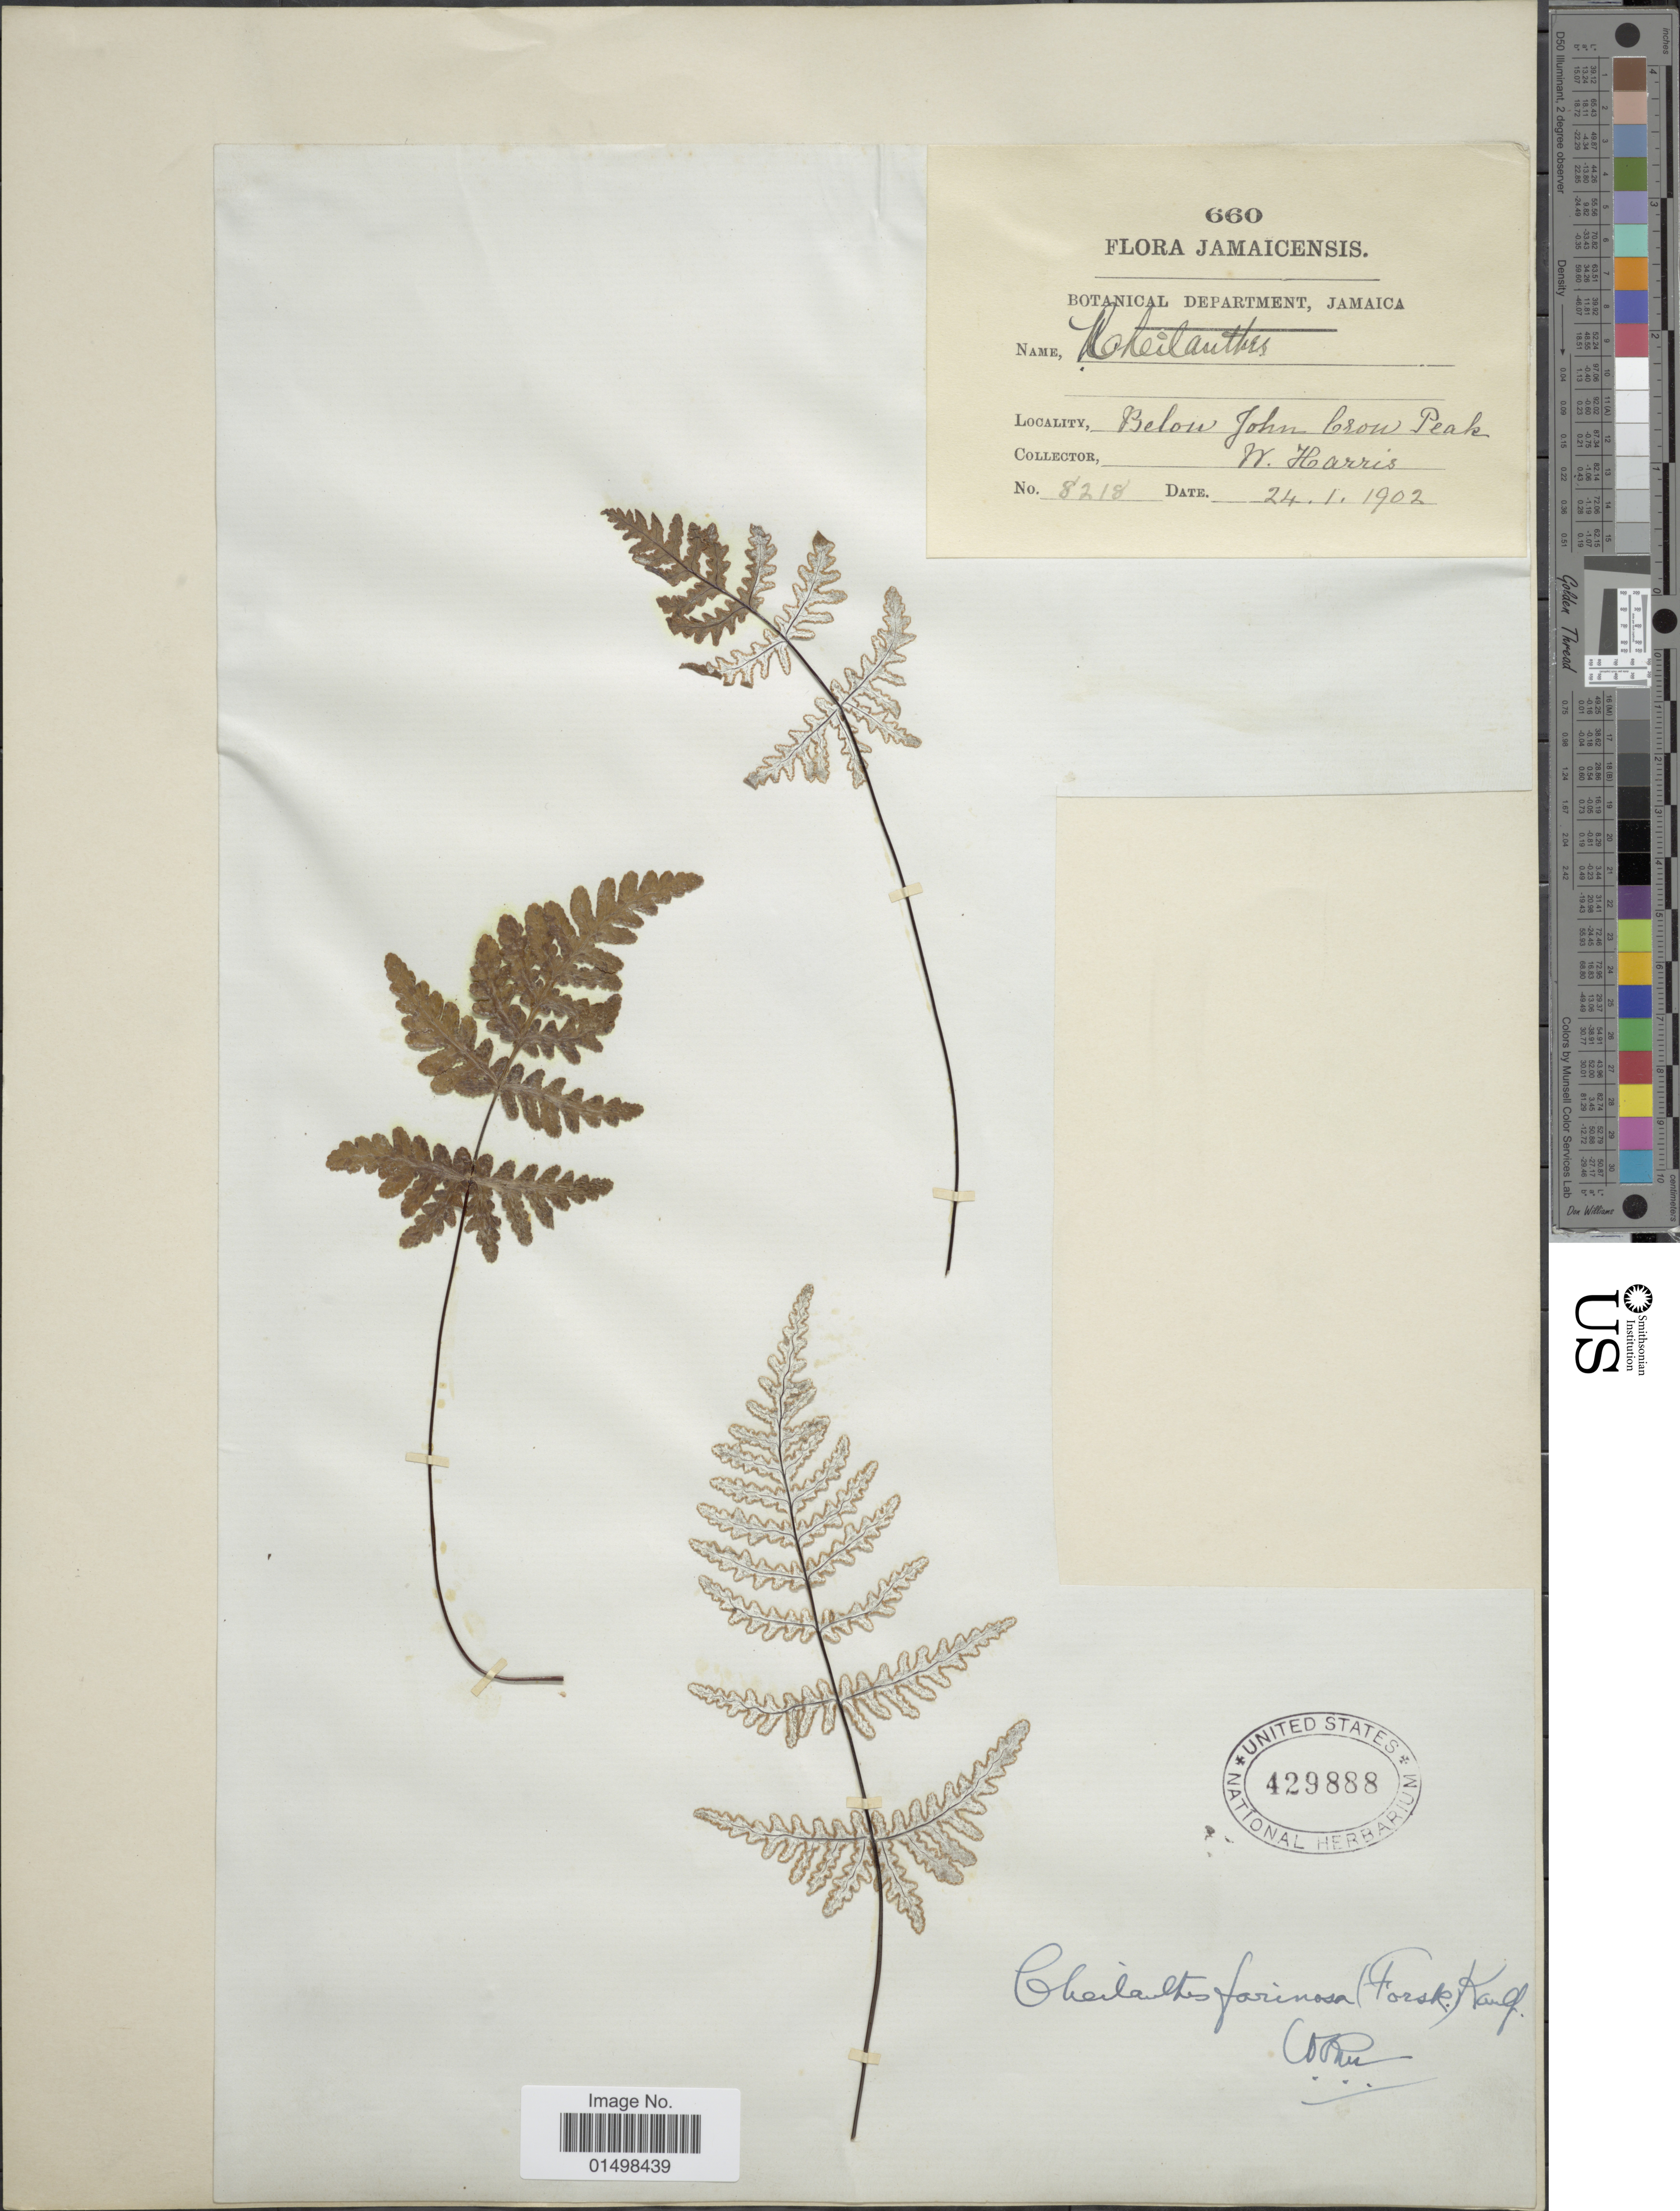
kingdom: Plantae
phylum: Tracheophyta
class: Polypodiopsida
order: Polypodiales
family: Pteridaceae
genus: Aleuritopteris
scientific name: Aleuritopteris farinosa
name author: (Forssk.) Fée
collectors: N. Harris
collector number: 8218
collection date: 1902-01-24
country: Jamaica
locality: Flora Jamaicensis. Below John Crow Peak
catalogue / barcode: US 429888